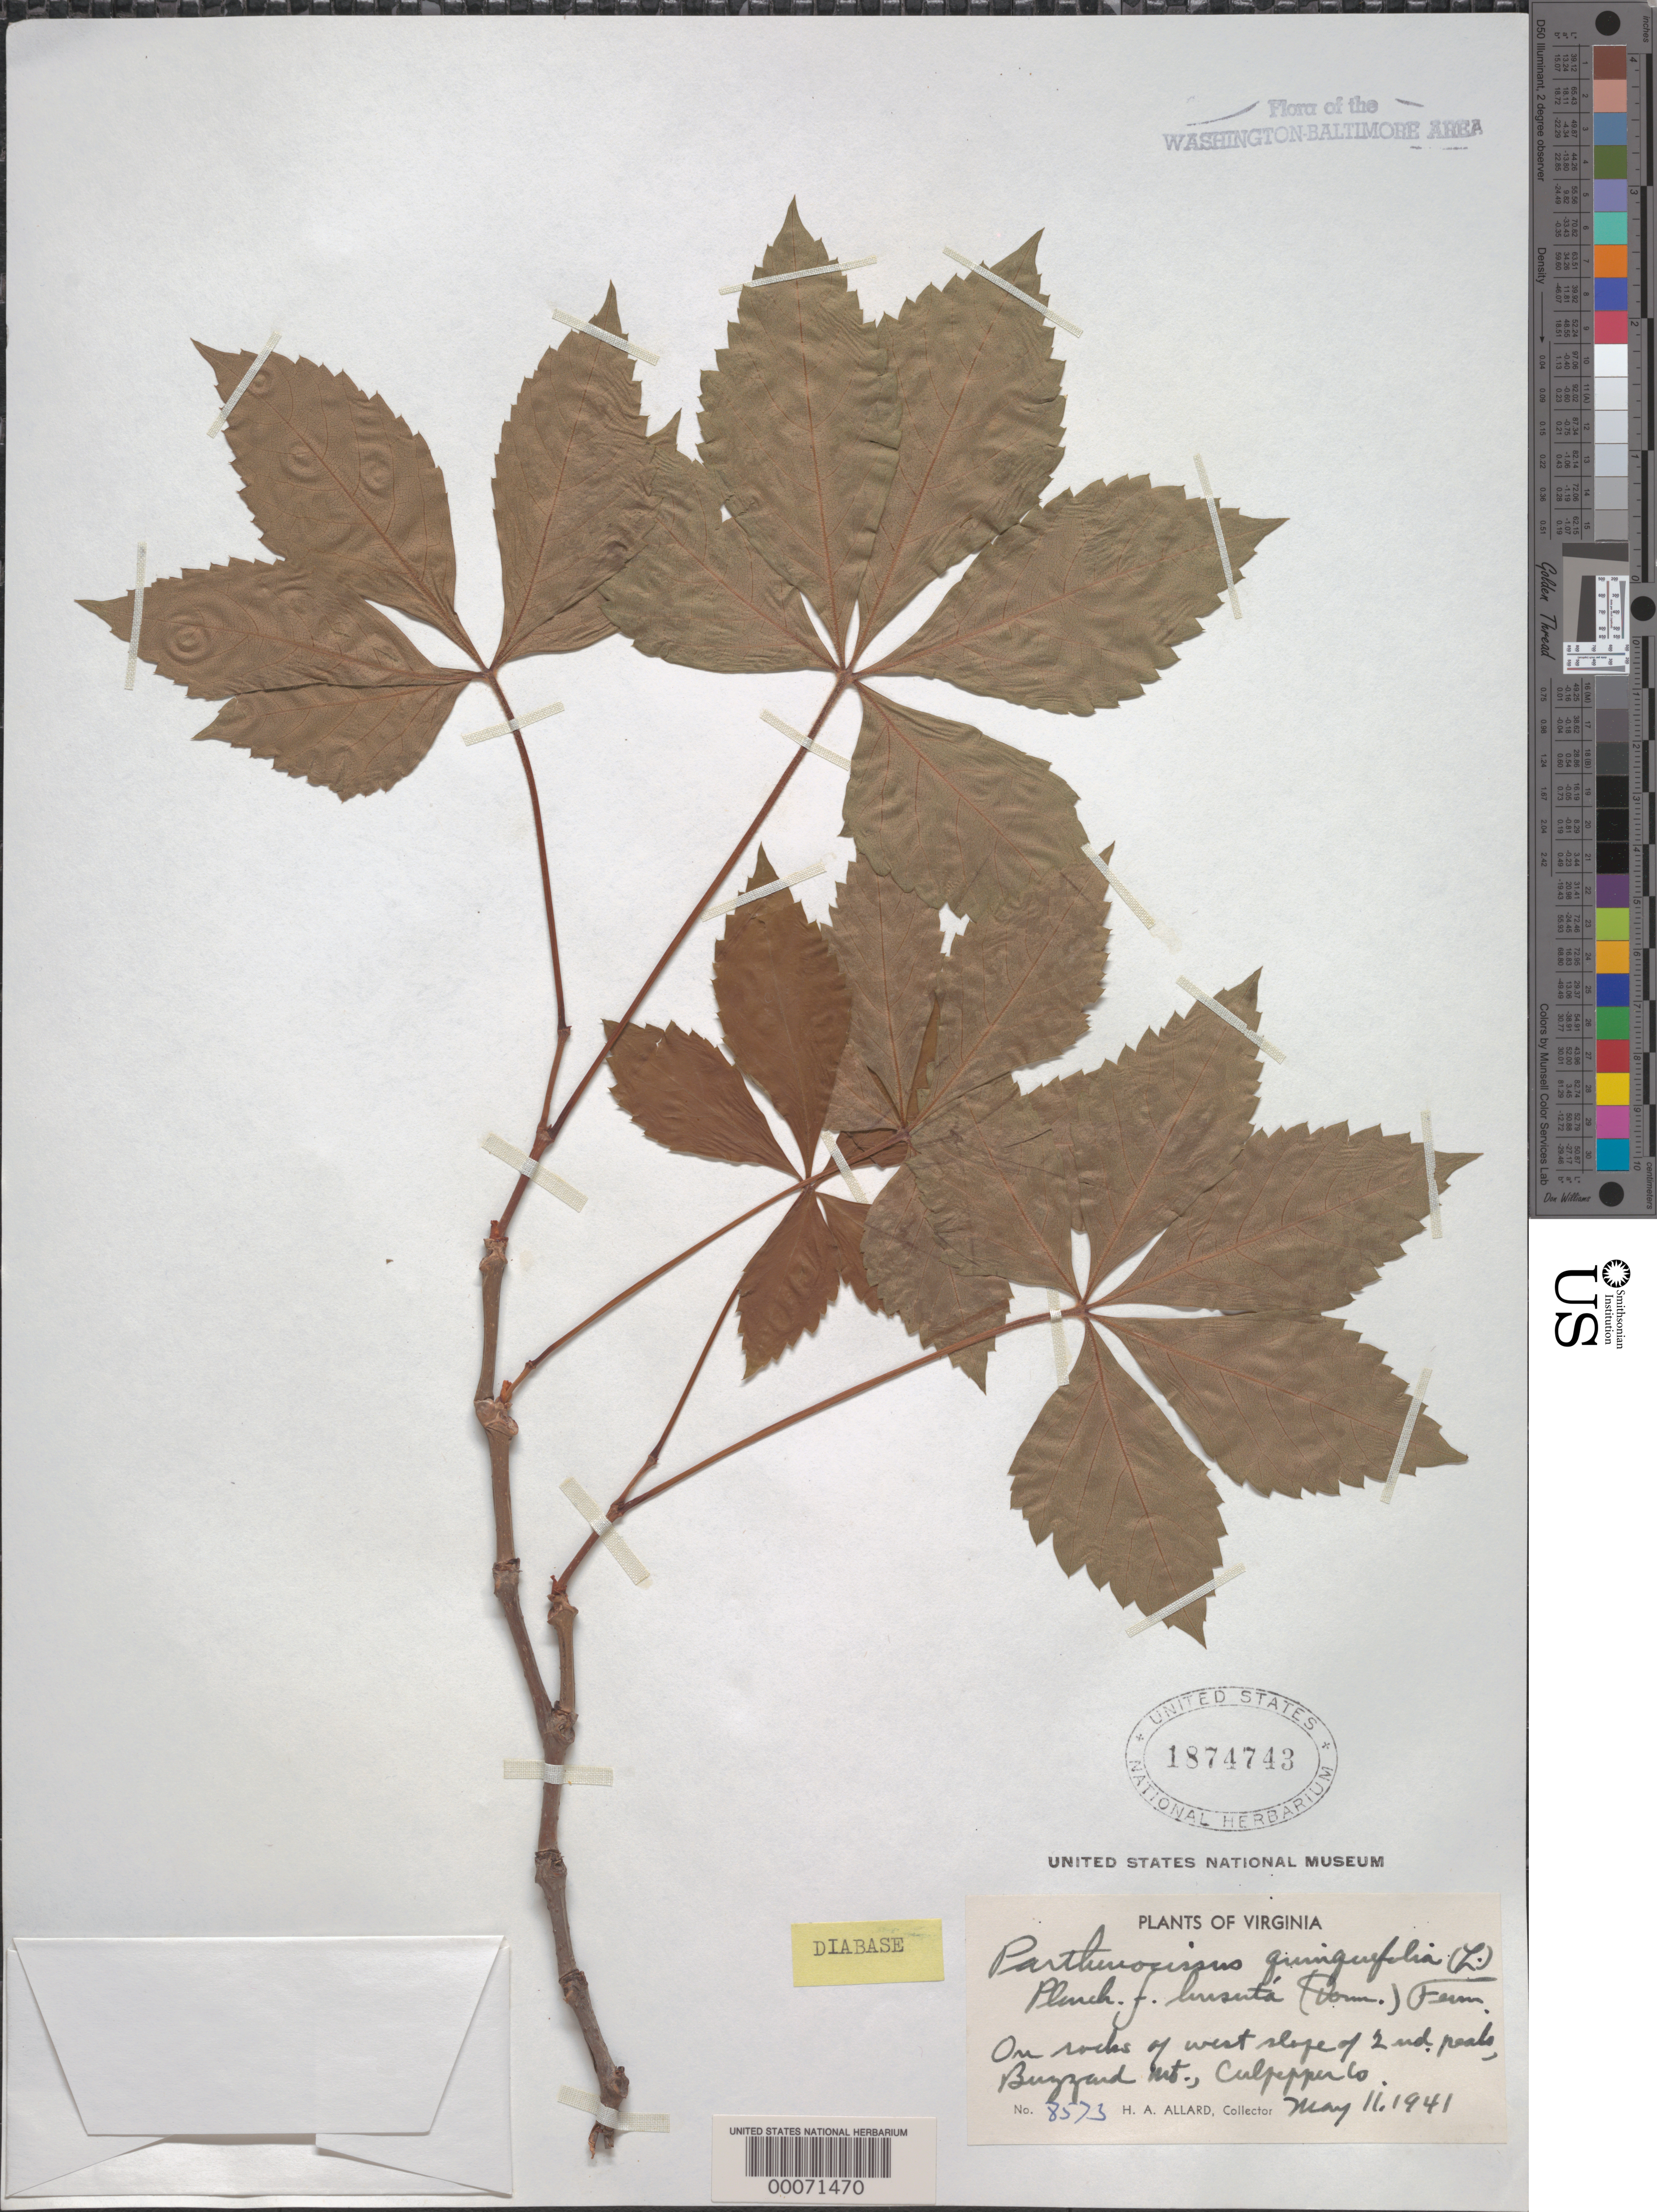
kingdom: Plantae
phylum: Tracheophyta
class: Magnoliopsida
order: Vitales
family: Vitaceae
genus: Parthenocissus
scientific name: Parthenocissus quinquefolia f. hirsuta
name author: (Pursh) Fernald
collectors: H. A. Allard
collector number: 8573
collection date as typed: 11 May 1941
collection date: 1941-05-11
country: United States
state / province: Virginia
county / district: Culpeper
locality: Buzzard Mountain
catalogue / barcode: US 1874743